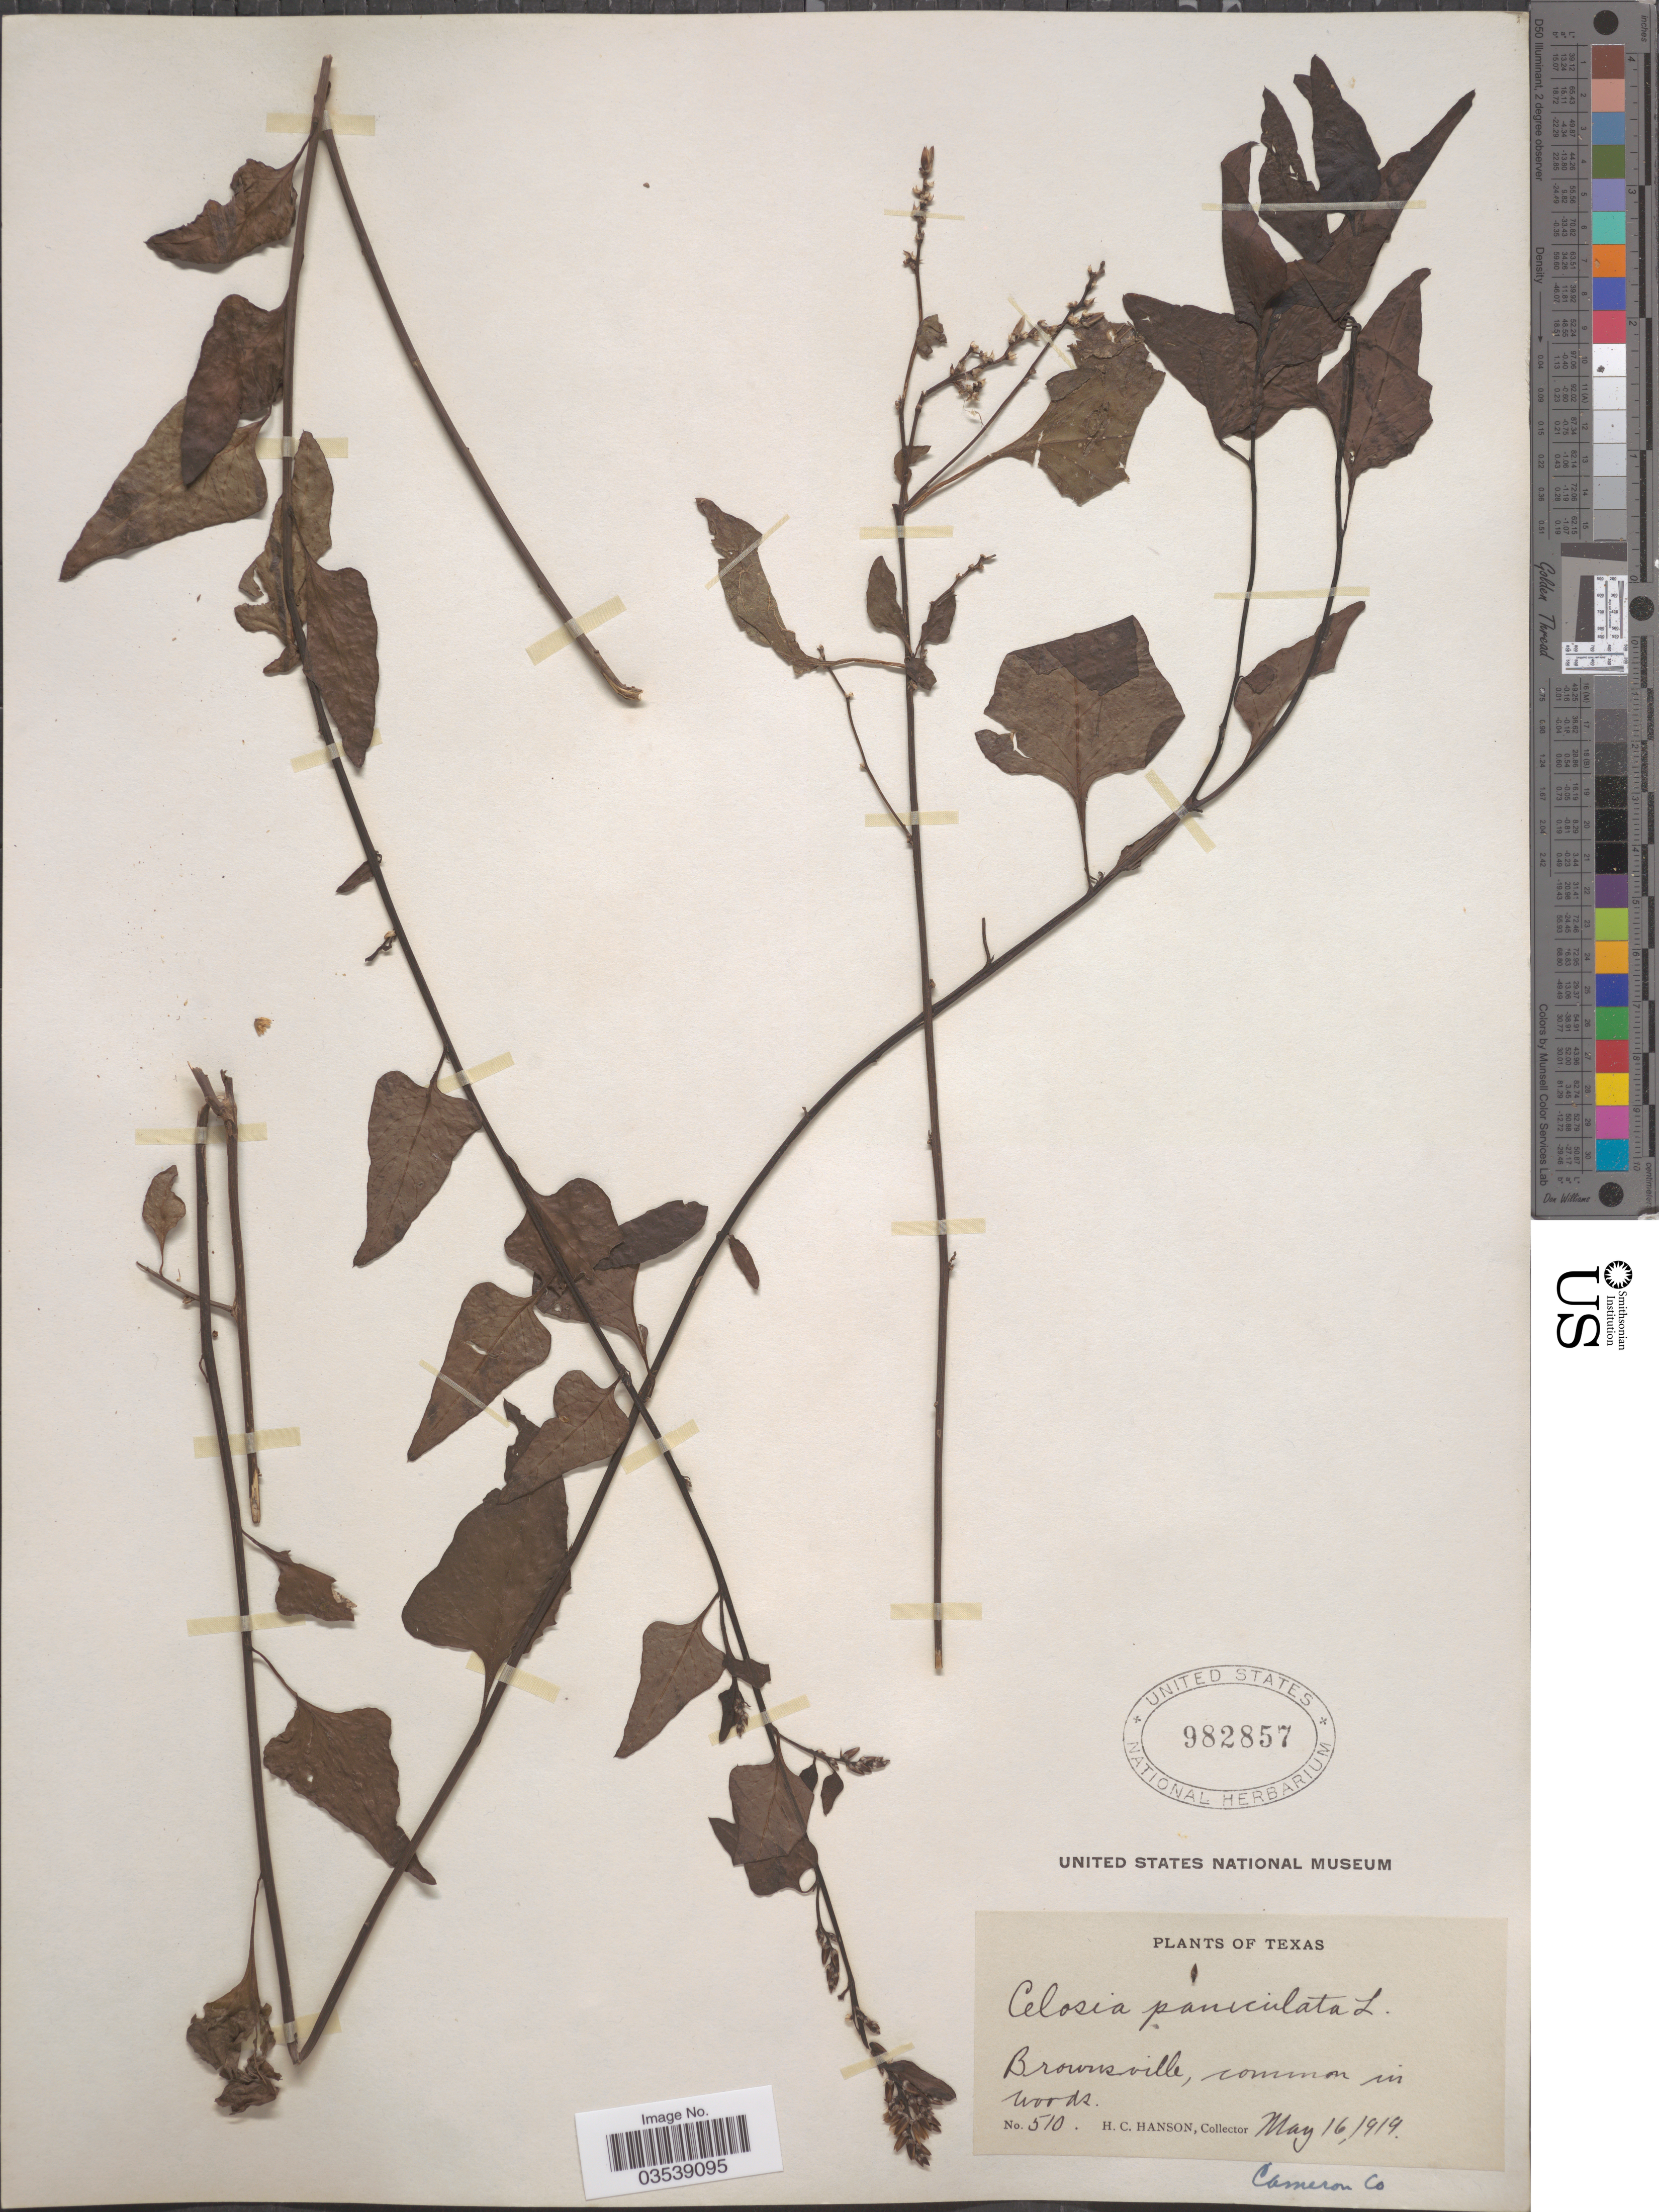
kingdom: Plantae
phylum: Tracheophyta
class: Magnoliopsida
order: Caryophyllales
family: Amaranthaceae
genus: Celosia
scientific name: Celosia nitida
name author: Vahl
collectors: H. Hanson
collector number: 510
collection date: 1919-05-16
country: United States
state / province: Texas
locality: Brownsville. Cameron Co.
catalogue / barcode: US 982857